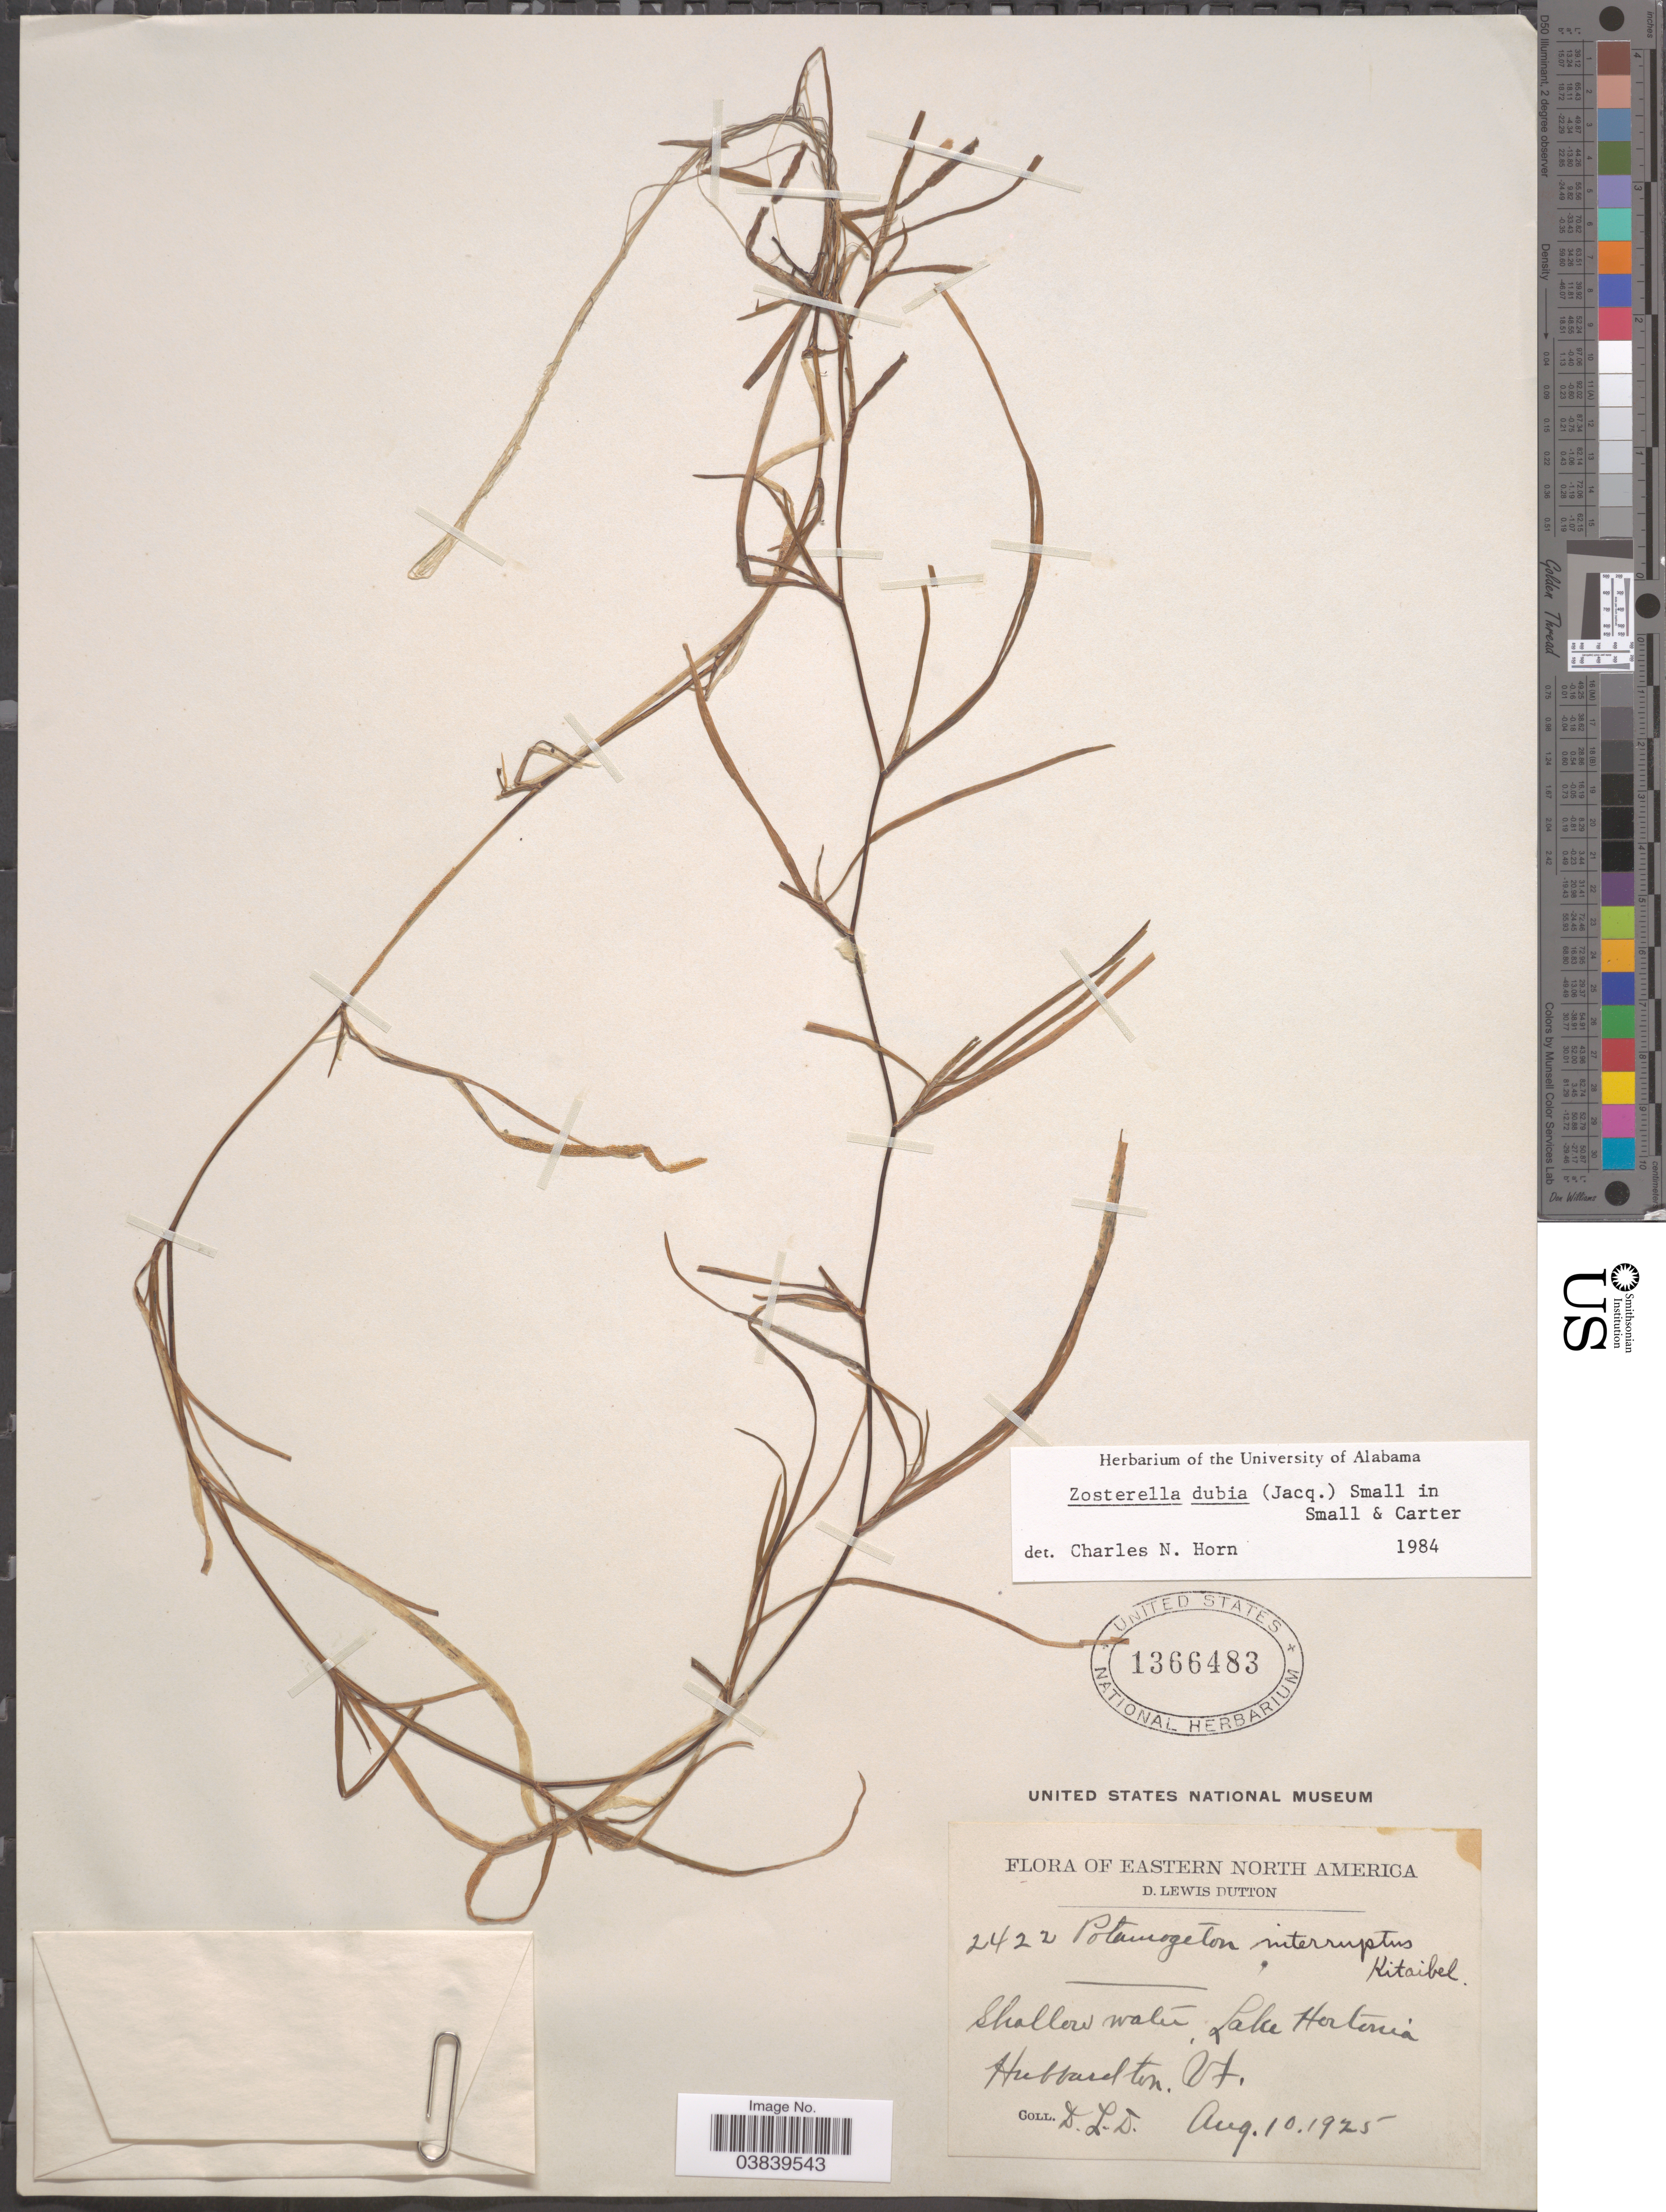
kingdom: Plantae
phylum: Tracheophyta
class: Liliopsida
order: Commelinales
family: Pontederiaceae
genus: Heteranthera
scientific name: Heteranthera dubia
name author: (Jacq.) MacMill.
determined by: Strong, Mark T., (BOT), Smithsonian Institution - National Museum of Natural History (UNITED STATES)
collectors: D. Dutton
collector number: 2422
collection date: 1925-08-10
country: United States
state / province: Vermont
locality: Eastern North America. Lake Hortonia. Hubbardton.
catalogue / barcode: US 1366483